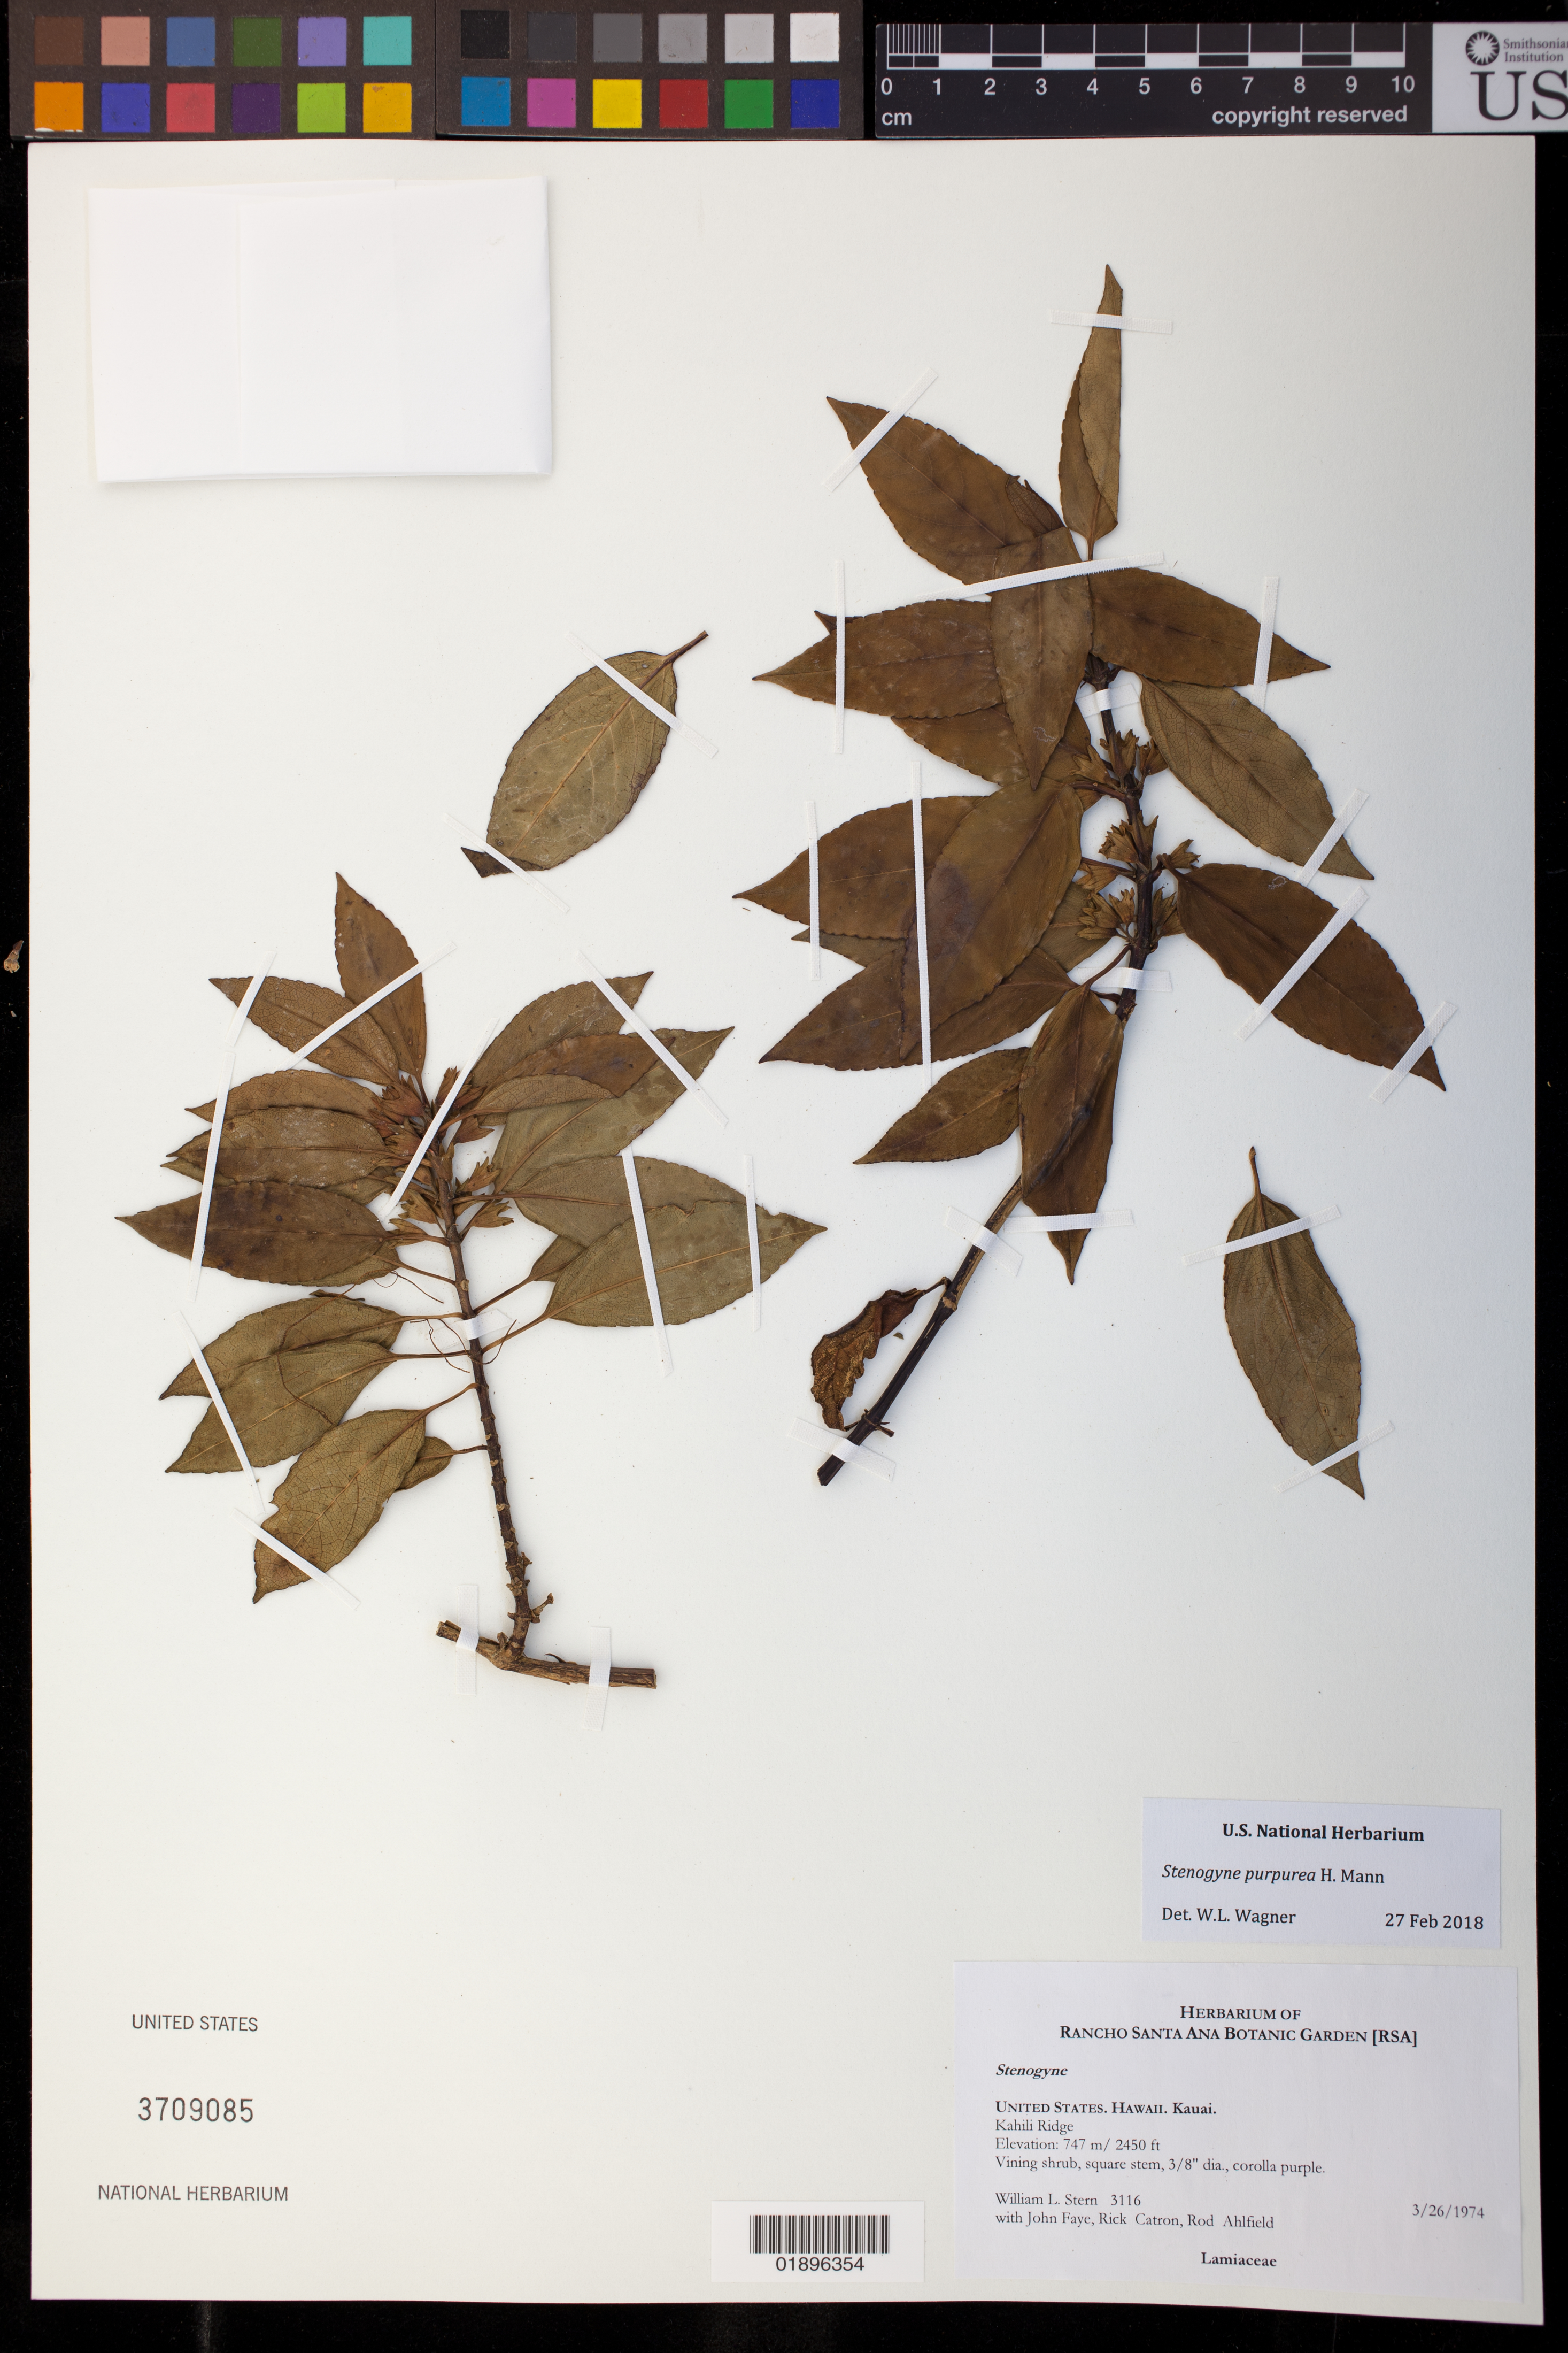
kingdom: Plantae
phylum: Tracheophyta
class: Magnoliopsida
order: Lamiales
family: Lamiaceae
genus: Stenogyne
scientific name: Stenogyne purpurea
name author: H. Mann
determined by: Wagner, W. L., (BOT), Smithsonian Institution - National Museum of Natural History (UNITED STATES)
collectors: W. L. Stern, J. Faye, R. Catron & R. Ahlfield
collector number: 3116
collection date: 1974-03-26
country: United States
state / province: Hawaii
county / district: Kauai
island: Kaua'i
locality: Kahili Ridge.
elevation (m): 747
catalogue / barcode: US 3709085